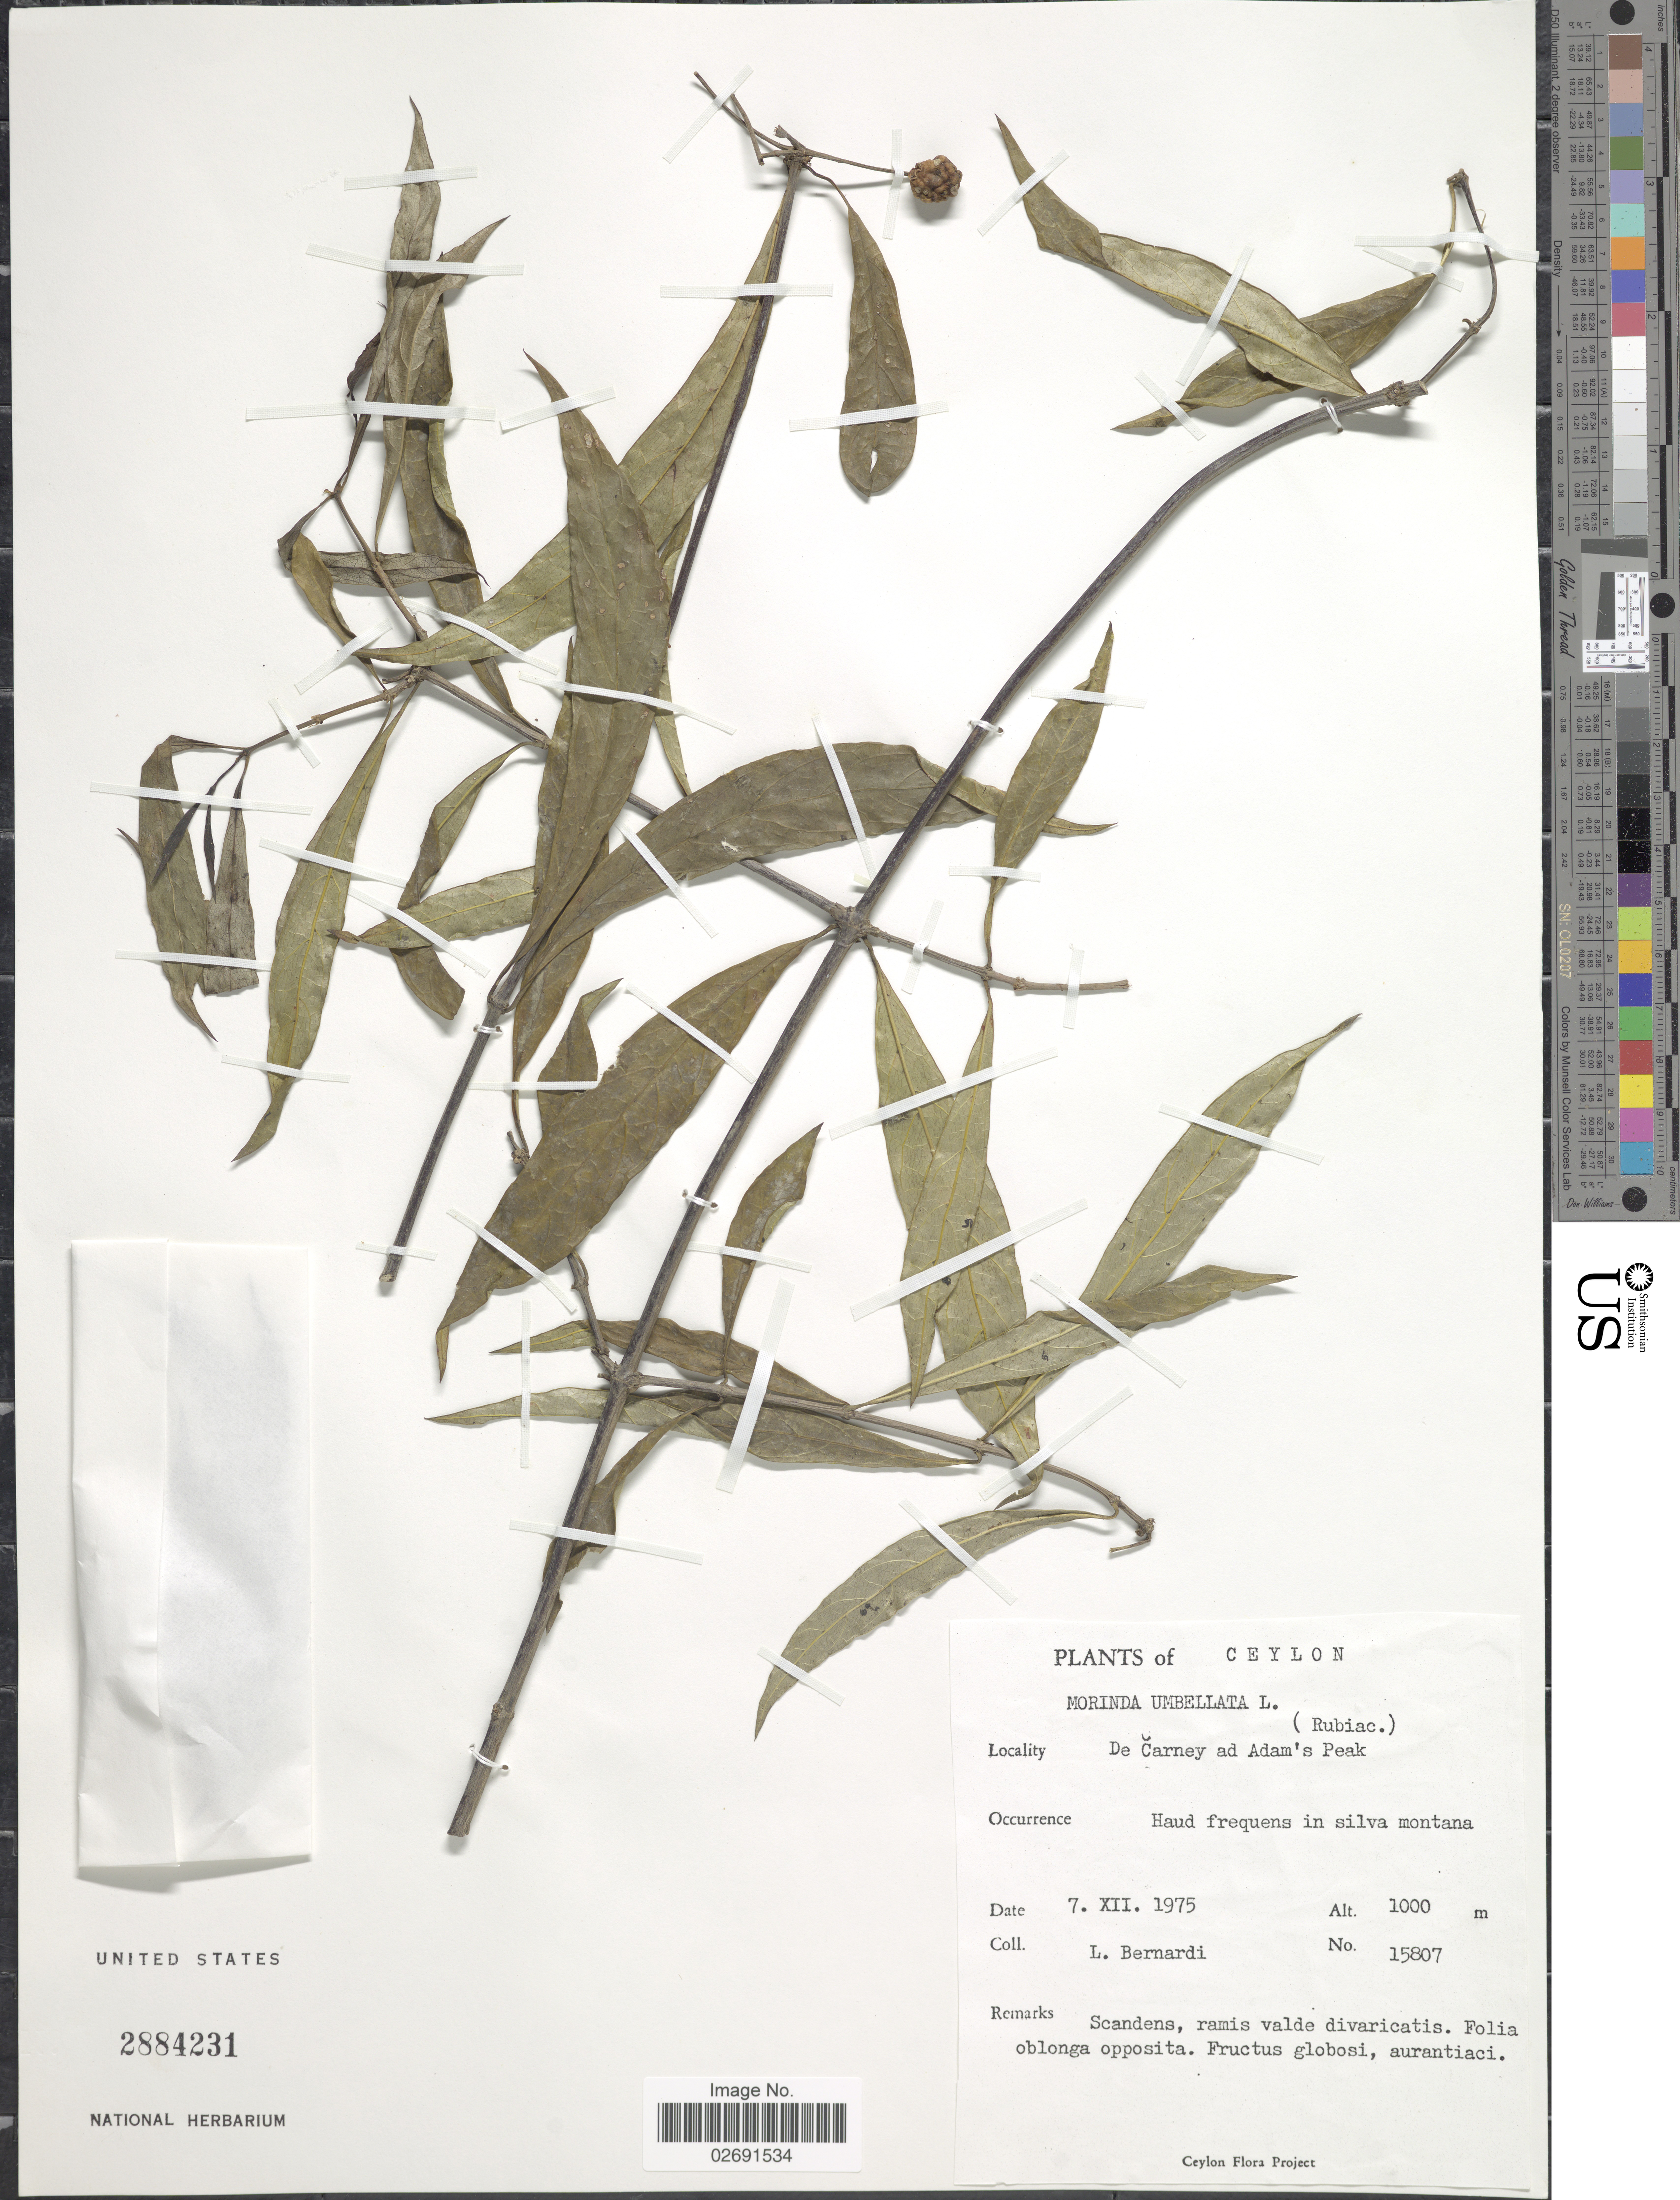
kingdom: Plantae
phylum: Tracheophyta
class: Magnoliopsida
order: Gentianales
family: Rubiaceae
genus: Gynochthodes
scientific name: Gynochthodes umbellata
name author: (L.) Razafim. & B. Bremer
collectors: L. Bernardi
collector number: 15807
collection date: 1975-12-07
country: Sri Lanka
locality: Ceylon, De Carney ad Adam's Peak, Haud frequens in silva montana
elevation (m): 1000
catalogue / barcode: US 2884231